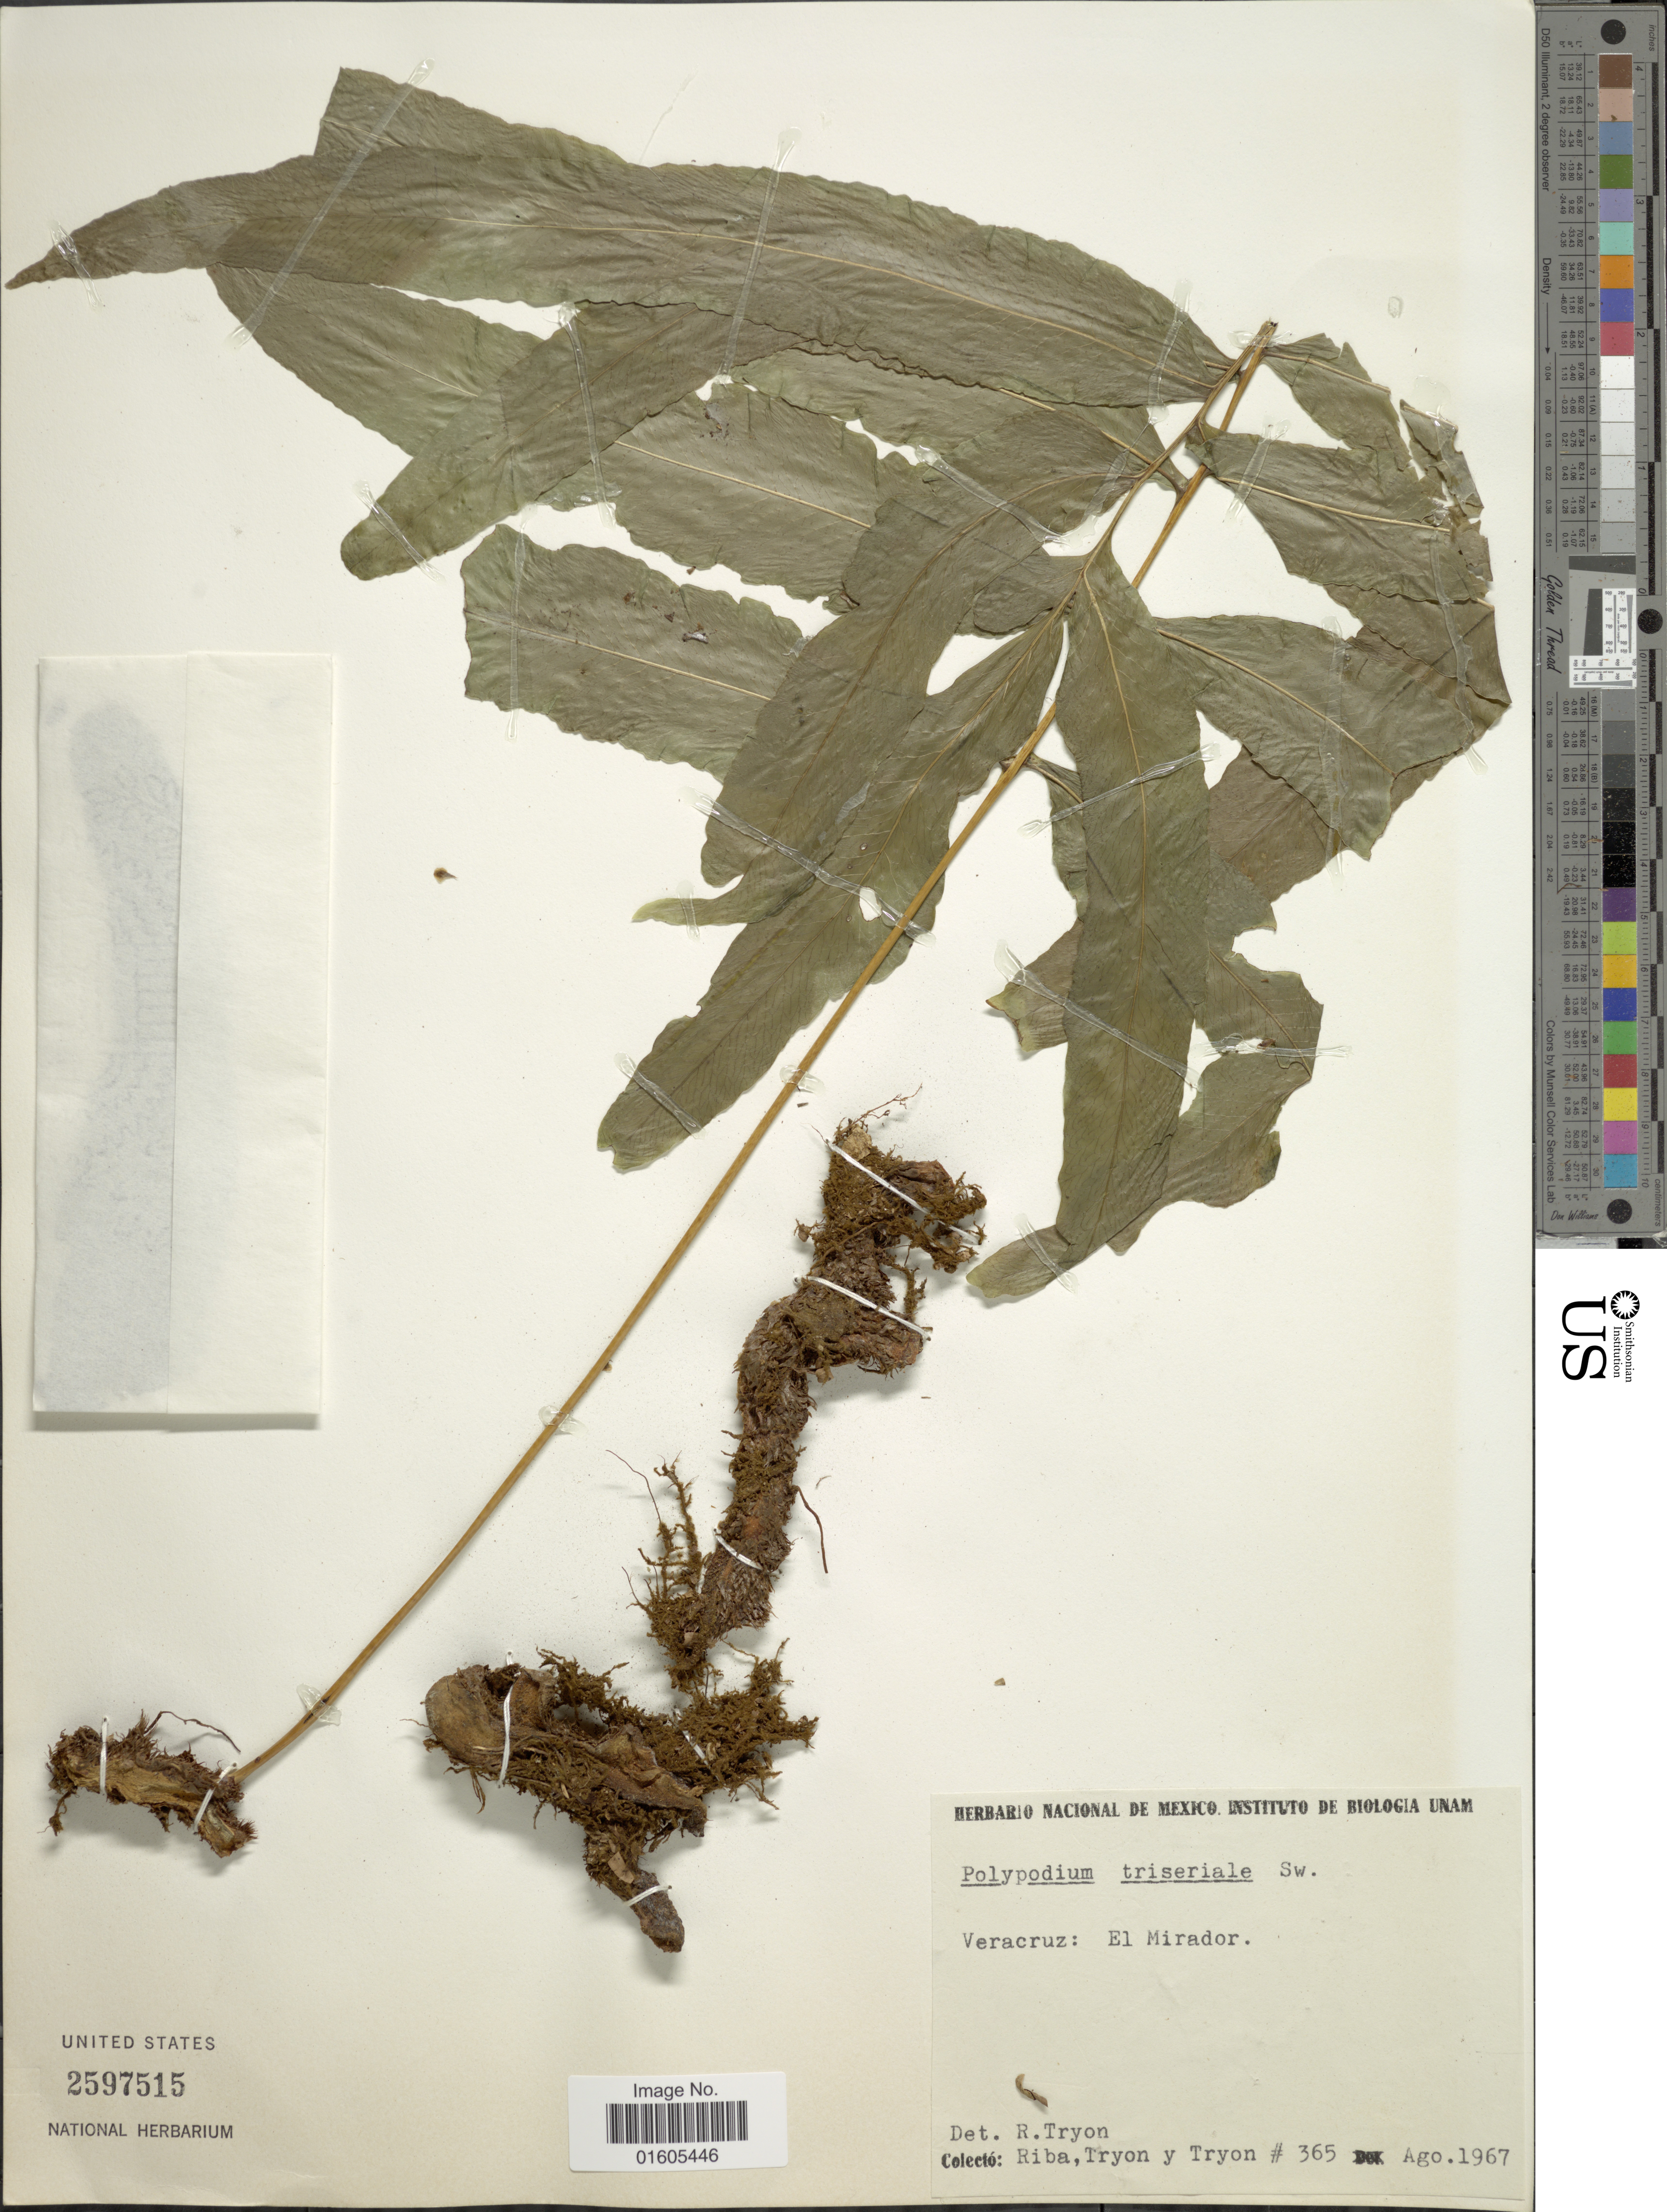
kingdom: Plantae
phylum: Tracheophyta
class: Polypodiopsida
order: Polypodiales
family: Polypodiaceae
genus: Serpocaulon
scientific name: Serpocaulon triseriale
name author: (Sw.) A.R. Sm.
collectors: Riba, -. Tryon & -. Tryon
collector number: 365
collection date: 1967-08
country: Mexico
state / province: Veracruz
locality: Veracruz: El Mirador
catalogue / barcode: US 2597515